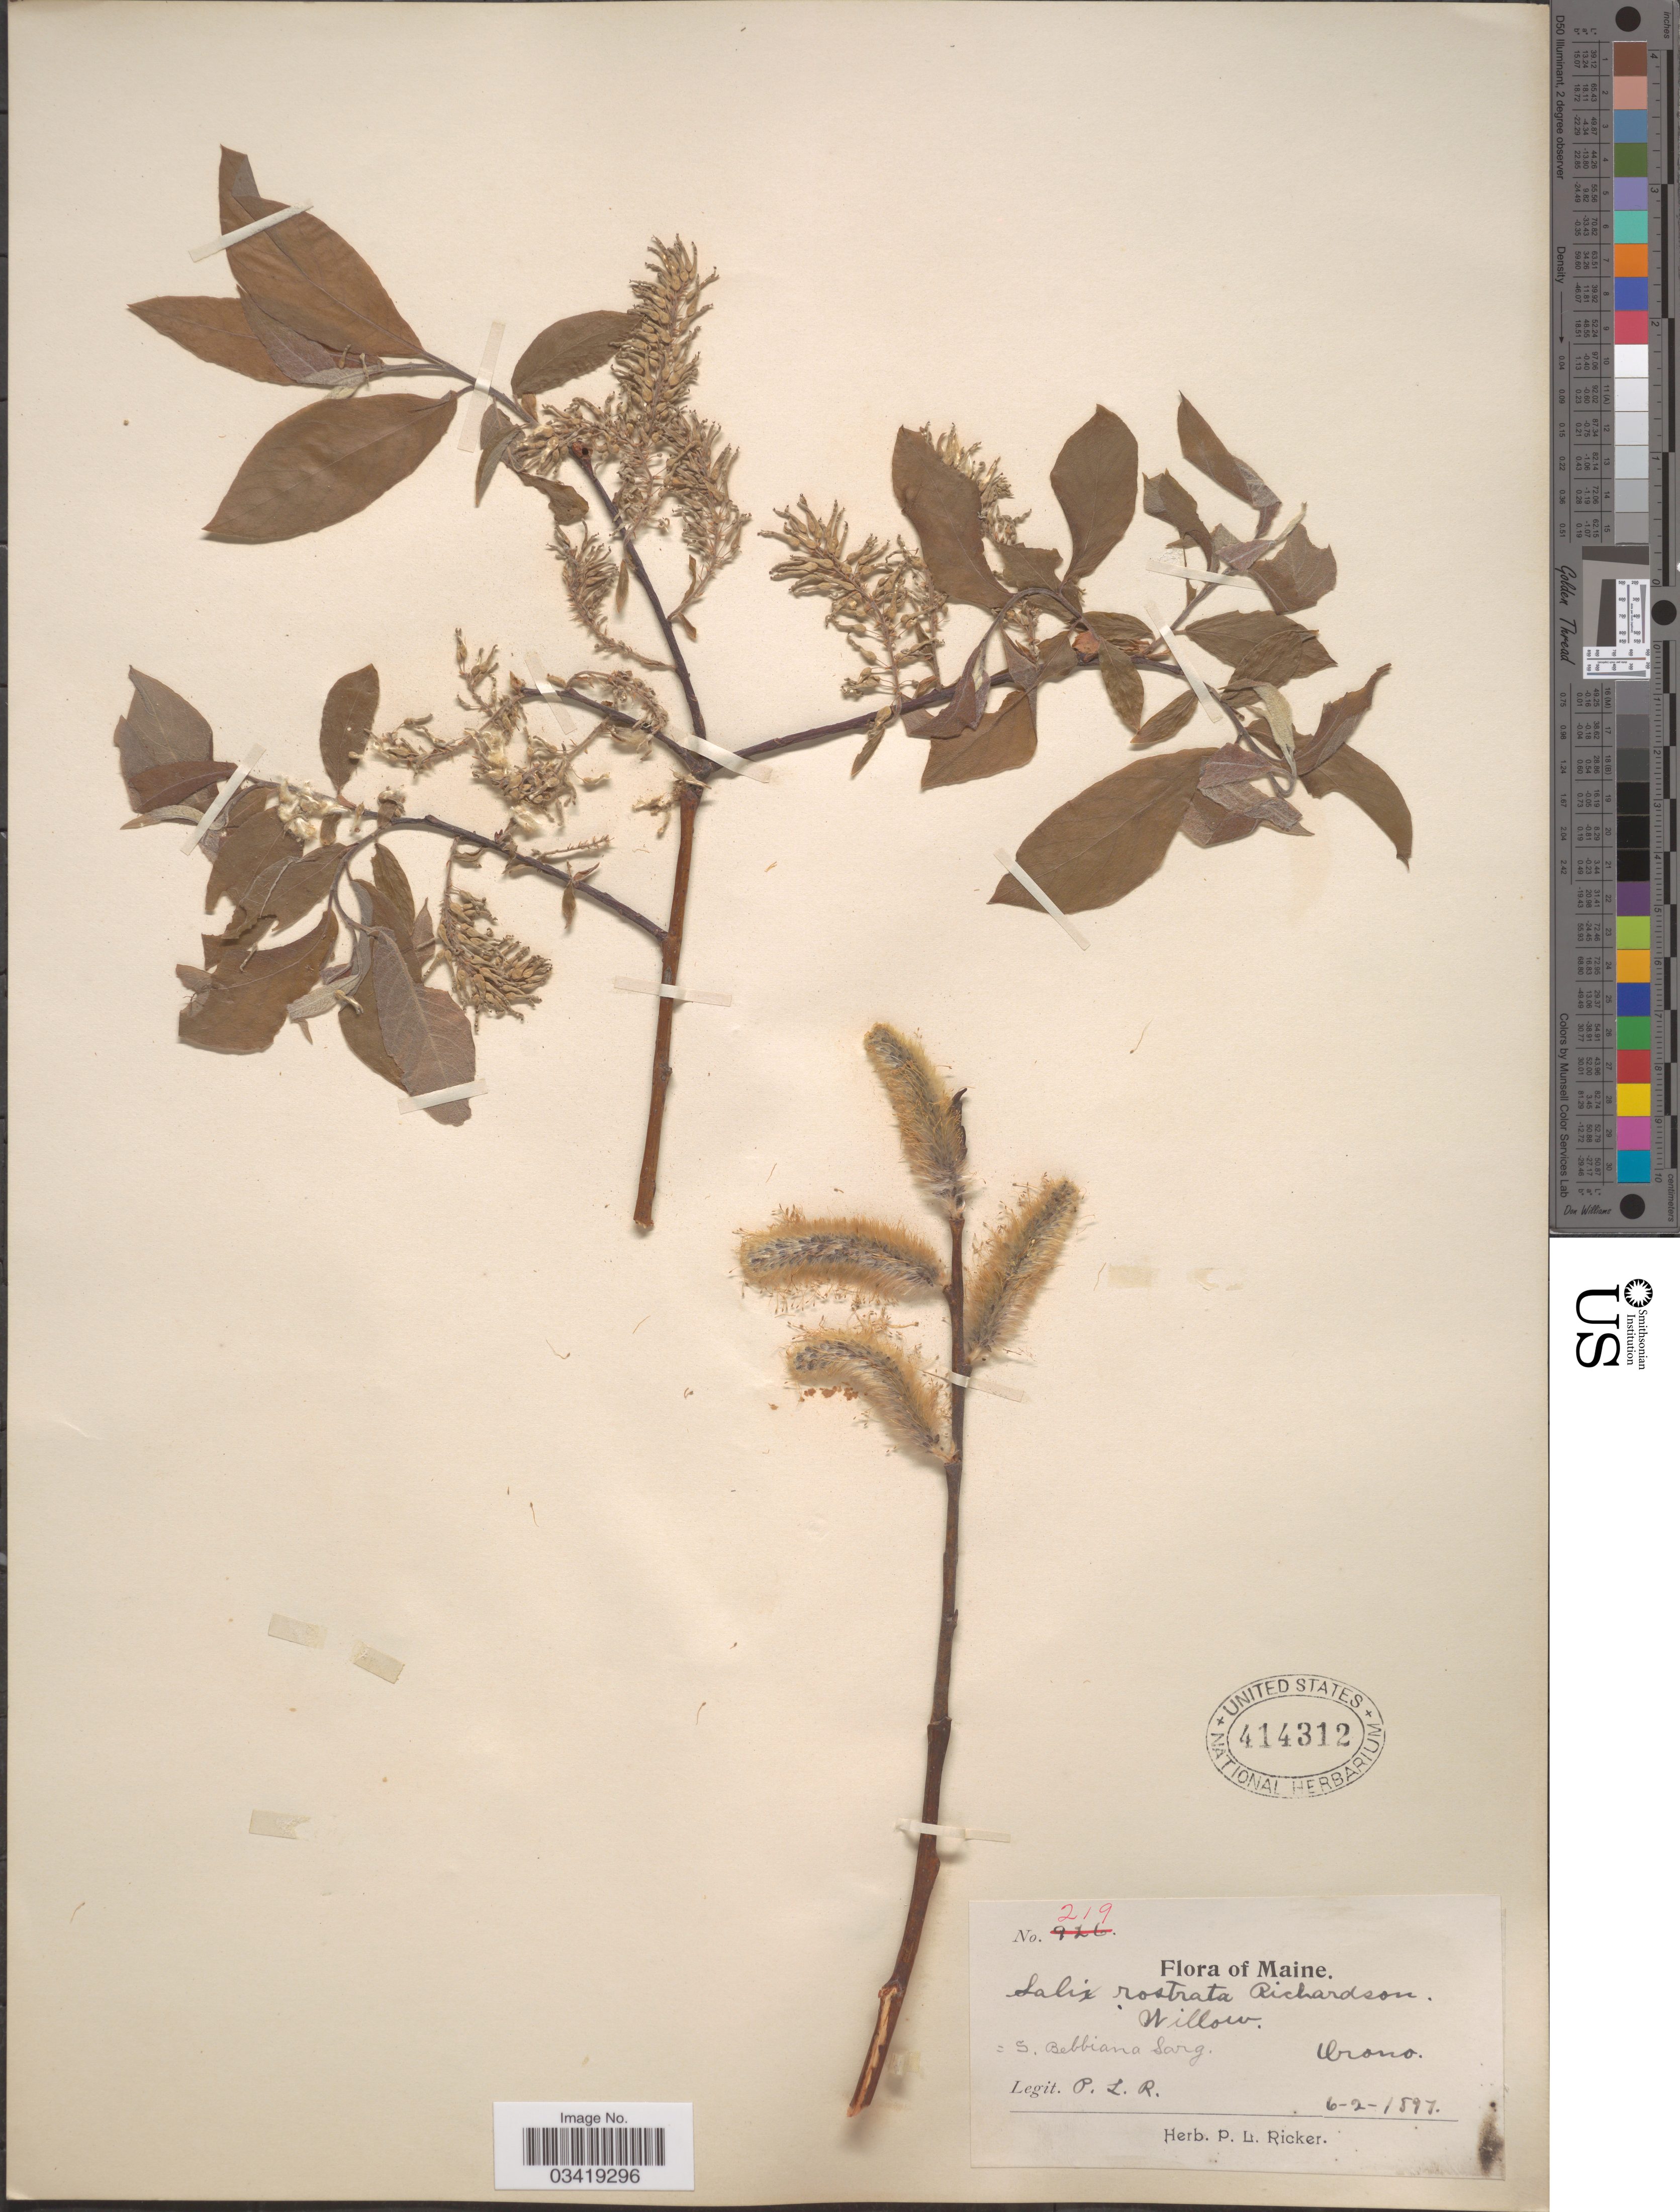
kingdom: Plantae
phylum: Tracheophyta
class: Magnoliopsida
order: Malpighiales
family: Salicaceae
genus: Salix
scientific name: Salix bebbiana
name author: Sarg.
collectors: P. Ricker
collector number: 219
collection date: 1897-06-02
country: United States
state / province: Maine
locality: Orono.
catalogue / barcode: US 414312